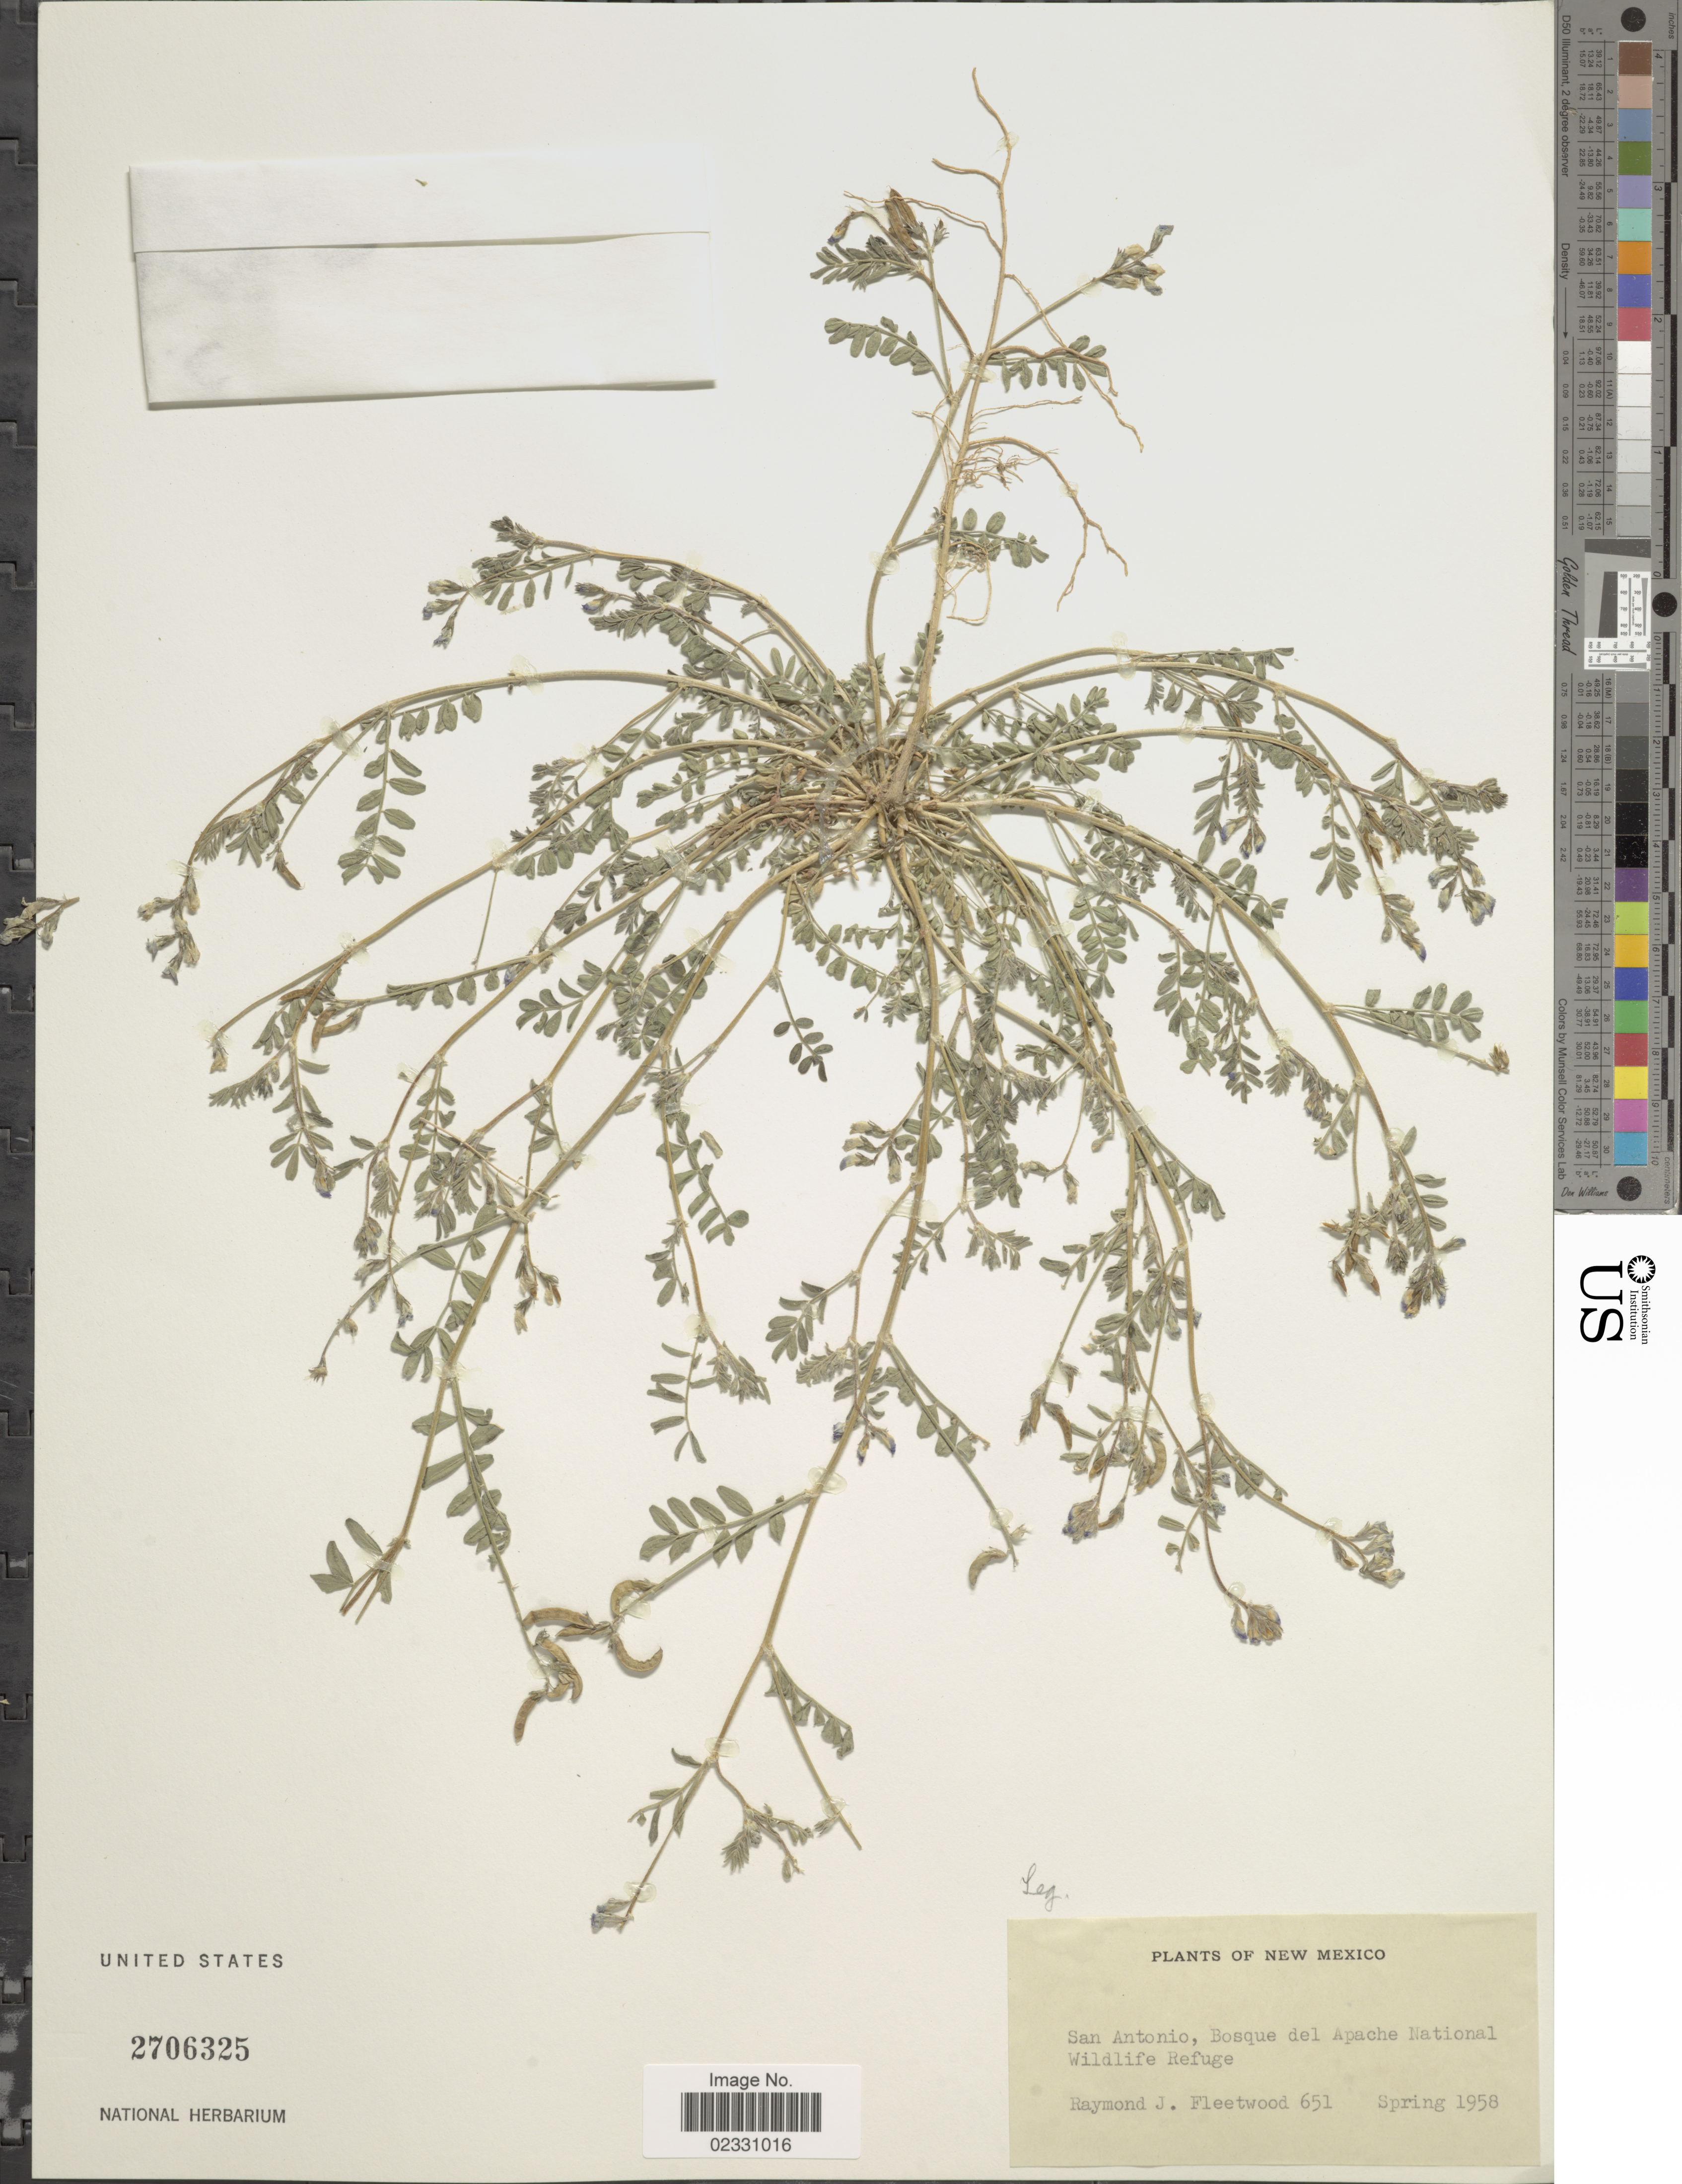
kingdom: Plantae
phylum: Tracheophyta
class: Magnoliopsida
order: Fabales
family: Fabaceae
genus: Astragalus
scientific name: Astragalus emoryanus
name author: (Rydb.) Cory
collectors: R. J. Fleetwood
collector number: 651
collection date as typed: Spring 1958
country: United States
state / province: New Mexico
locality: San Antonio, Bosque del Apache National Wildlife Refuge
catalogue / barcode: US 2706325